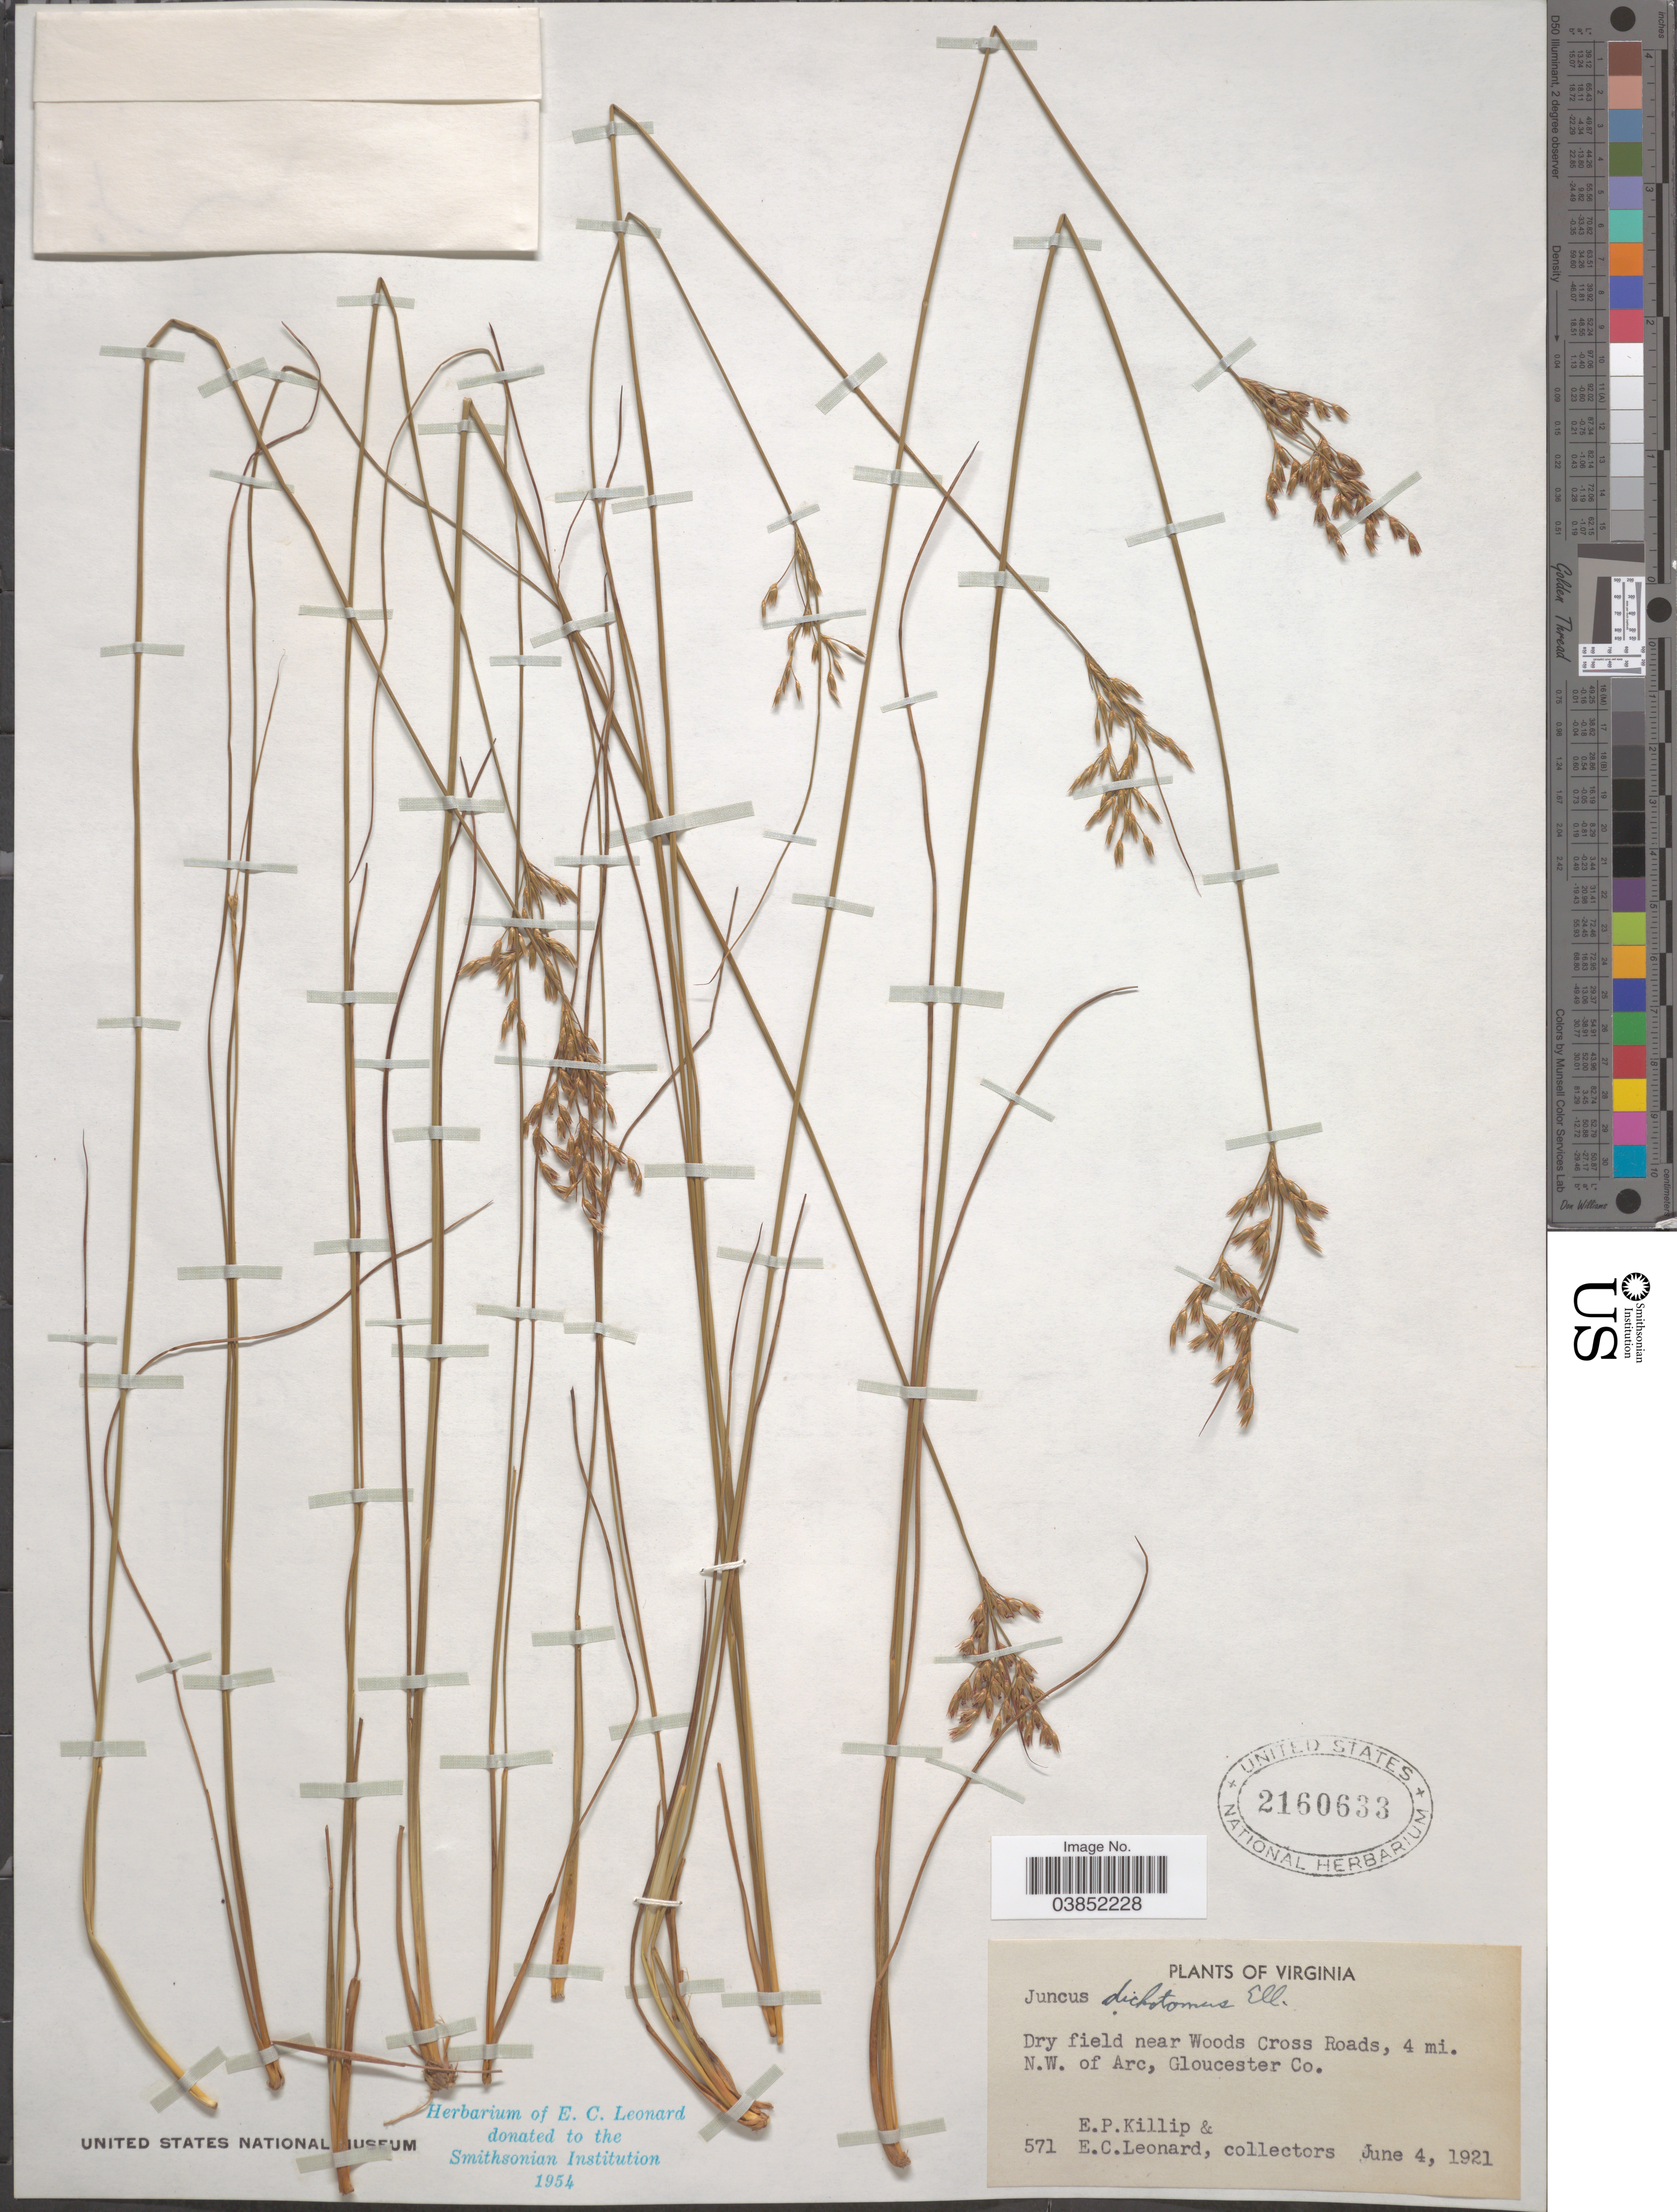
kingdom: Plantae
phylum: Tracheophyta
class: Liliopsida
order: Poales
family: Juncaceae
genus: Juncus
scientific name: Juncus dichotomus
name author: Elliott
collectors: E. P. Killip & E. C. Leonard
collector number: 571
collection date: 1921-06-04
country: United States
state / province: Virginia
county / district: Gloucester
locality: Dry field near Woods Cross Roads, 4 mi. N.W.of Arc.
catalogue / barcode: US 2160633